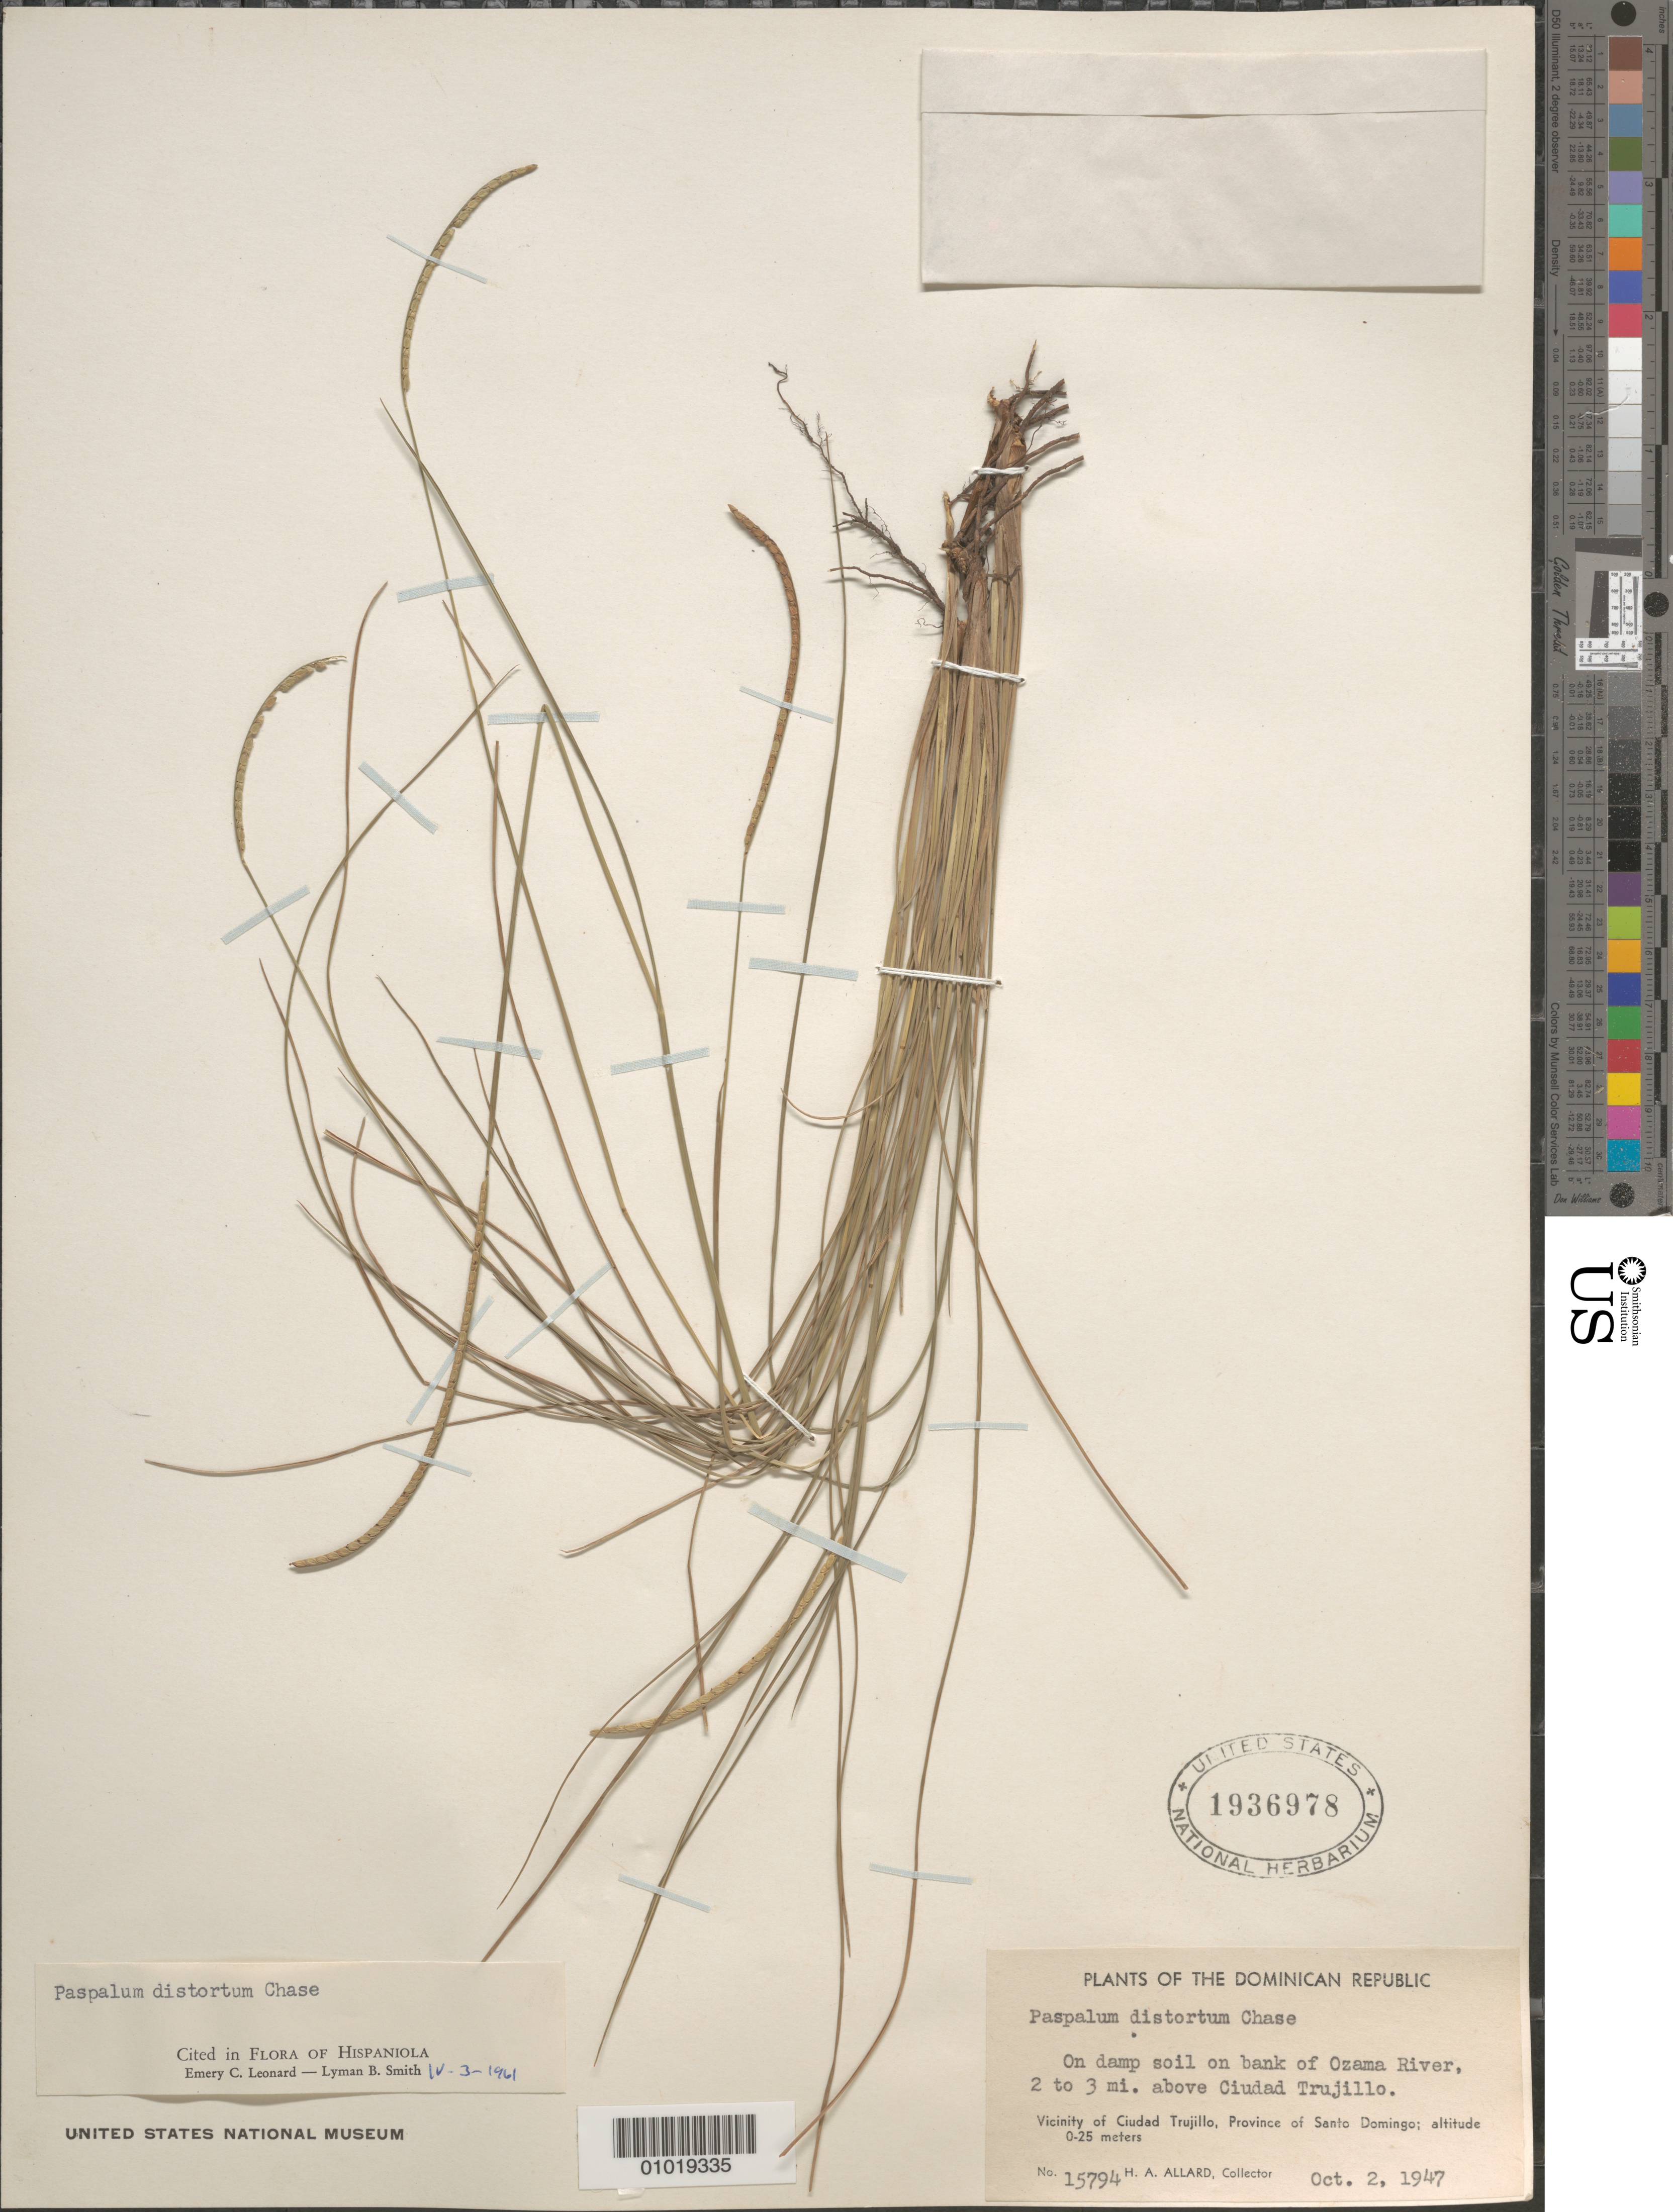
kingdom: Plantae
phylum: Tracheophyta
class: Liliopsida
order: Poales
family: Poaceae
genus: Paspalum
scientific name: Paspalum distortum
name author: Chase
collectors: H. A. Allard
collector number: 15794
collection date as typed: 02 Oct 1947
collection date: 1947-10-02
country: Dominican Republic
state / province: Distrito Nacional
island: Hispaniola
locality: On bank of Ozama river, 2-3 m above Santo Domingo city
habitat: on damp soil on bank of river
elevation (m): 0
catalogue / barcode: US 1936978